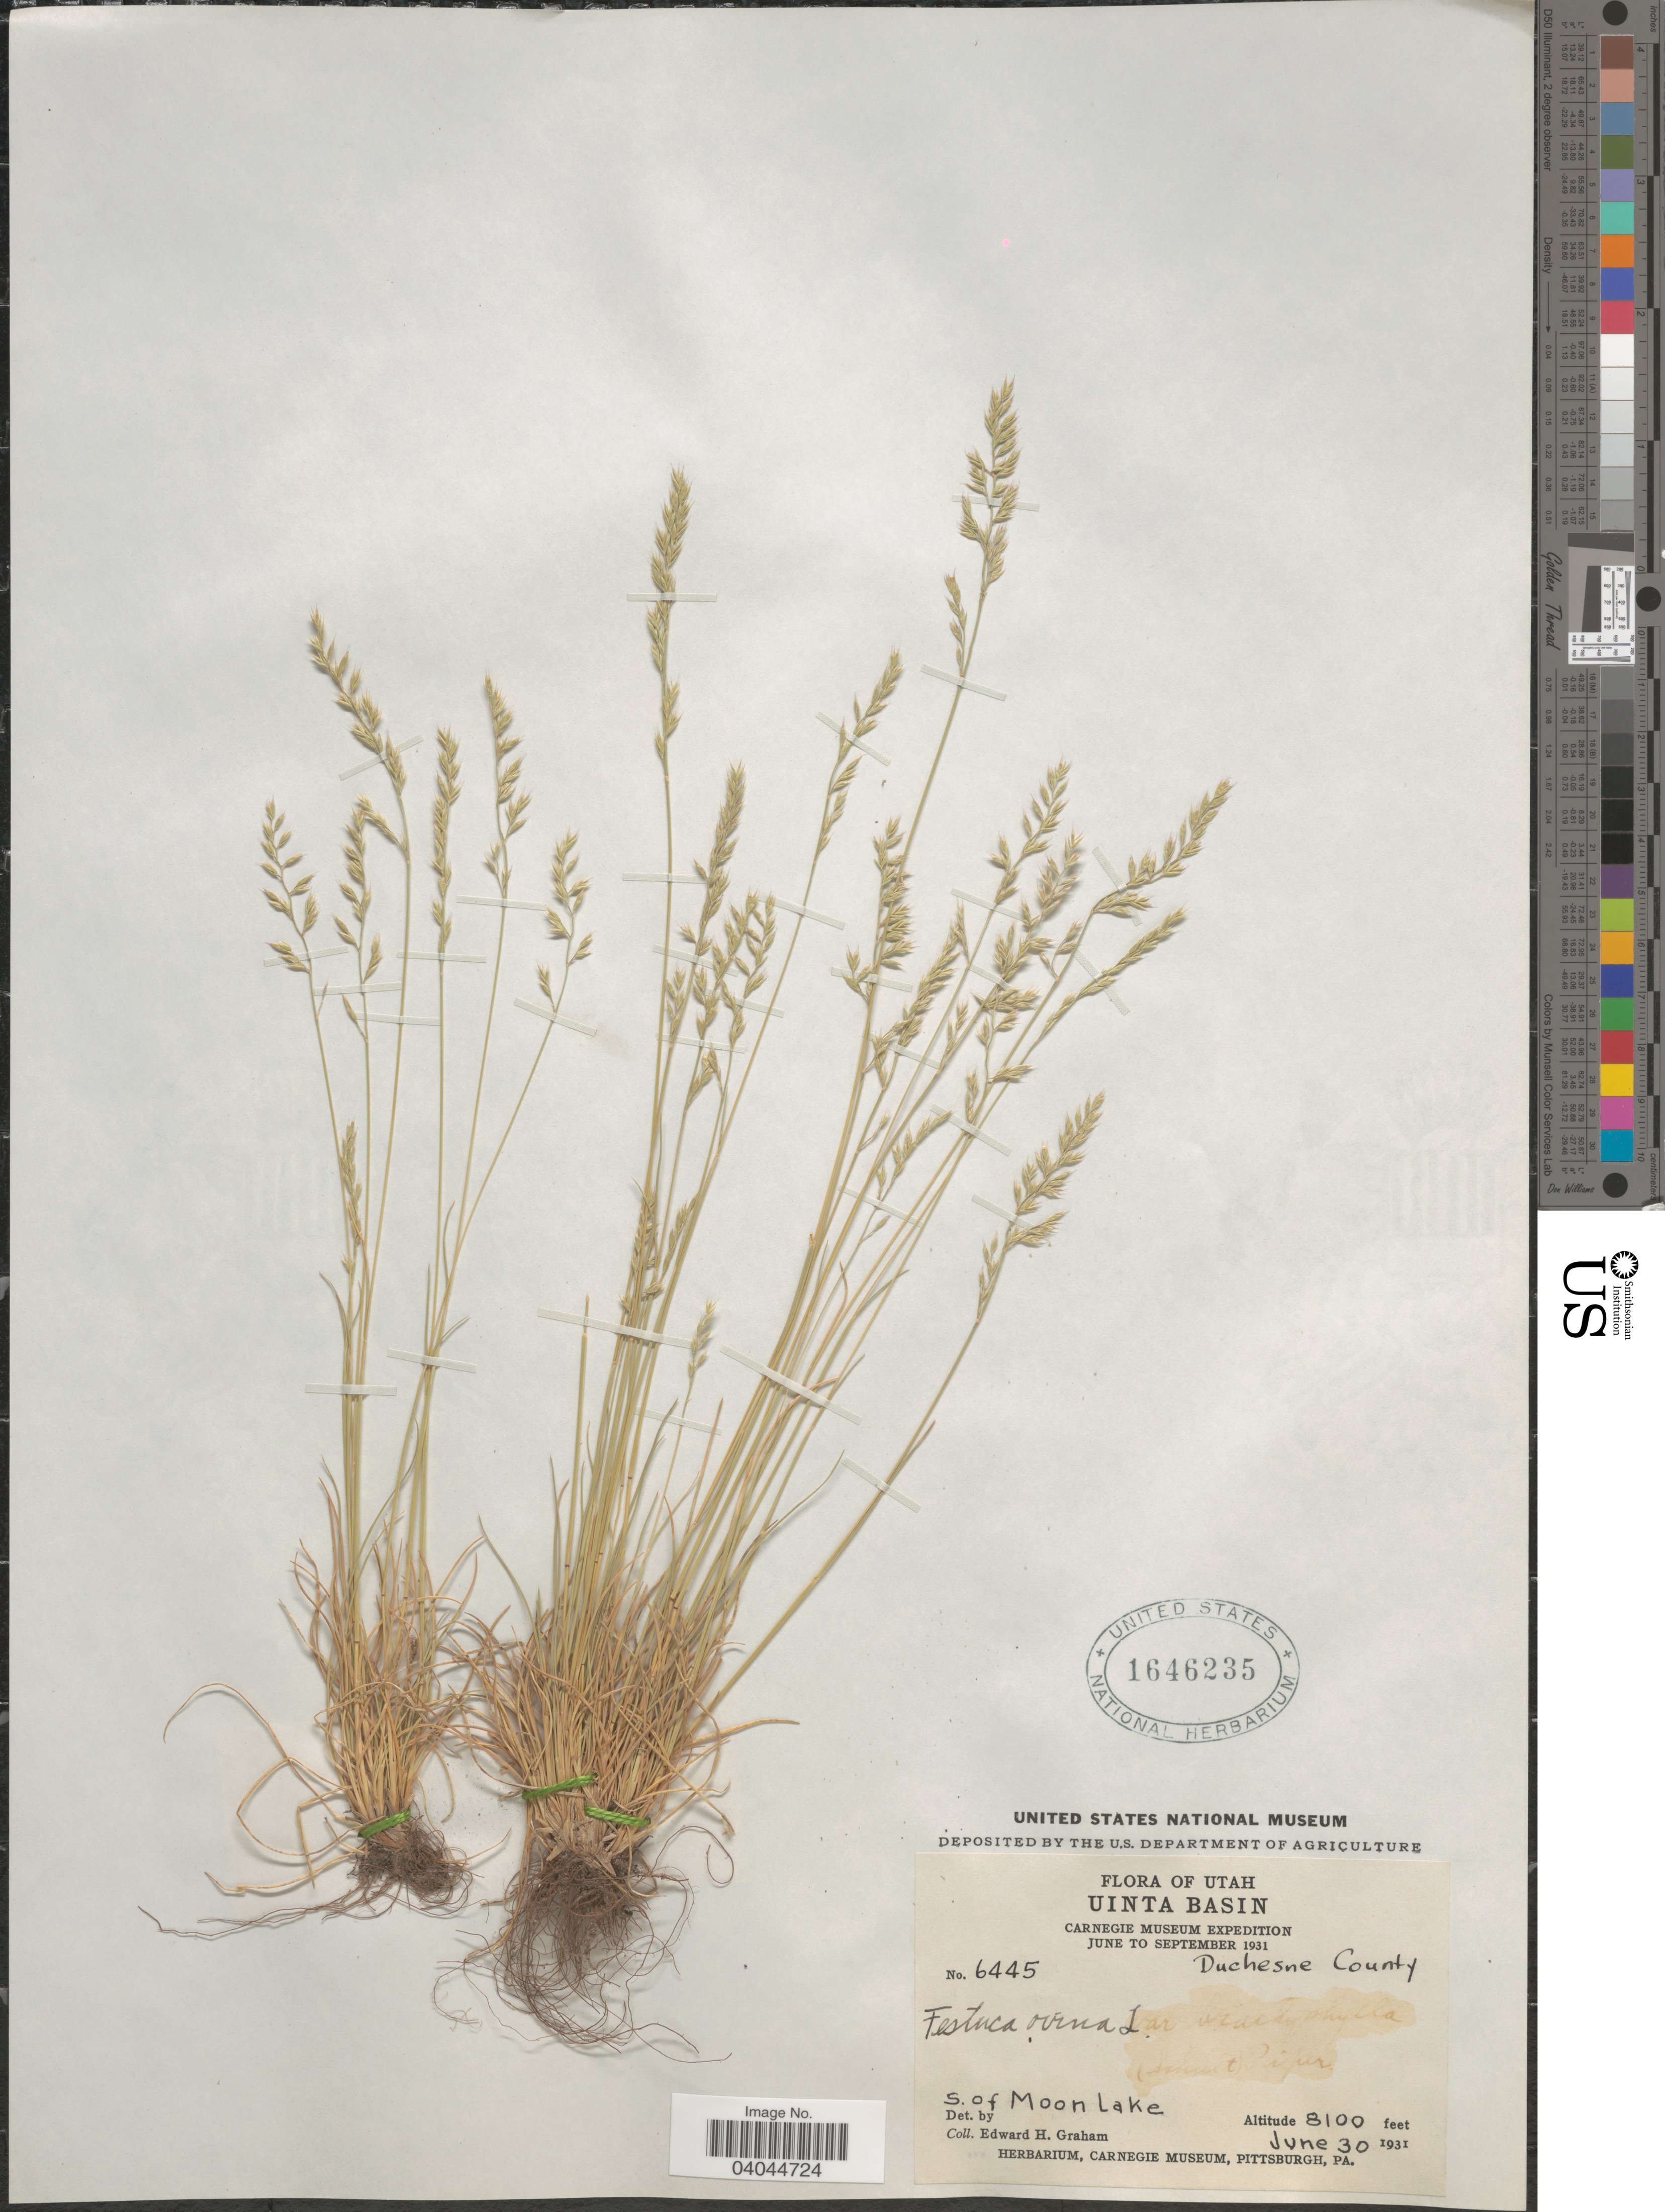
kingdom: Plantae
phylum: Tracheophyta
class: Liliopsida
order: Poales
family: Poaceae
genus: Festuca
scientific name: Festuca ovina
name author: L.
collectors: E. H. Graham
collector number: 6445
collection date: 1931-06-30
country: United States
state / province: Utah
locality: Uinta Basin. Duchesne County. S. of Moon Lake.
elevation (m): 2469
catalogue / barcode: US 1646235